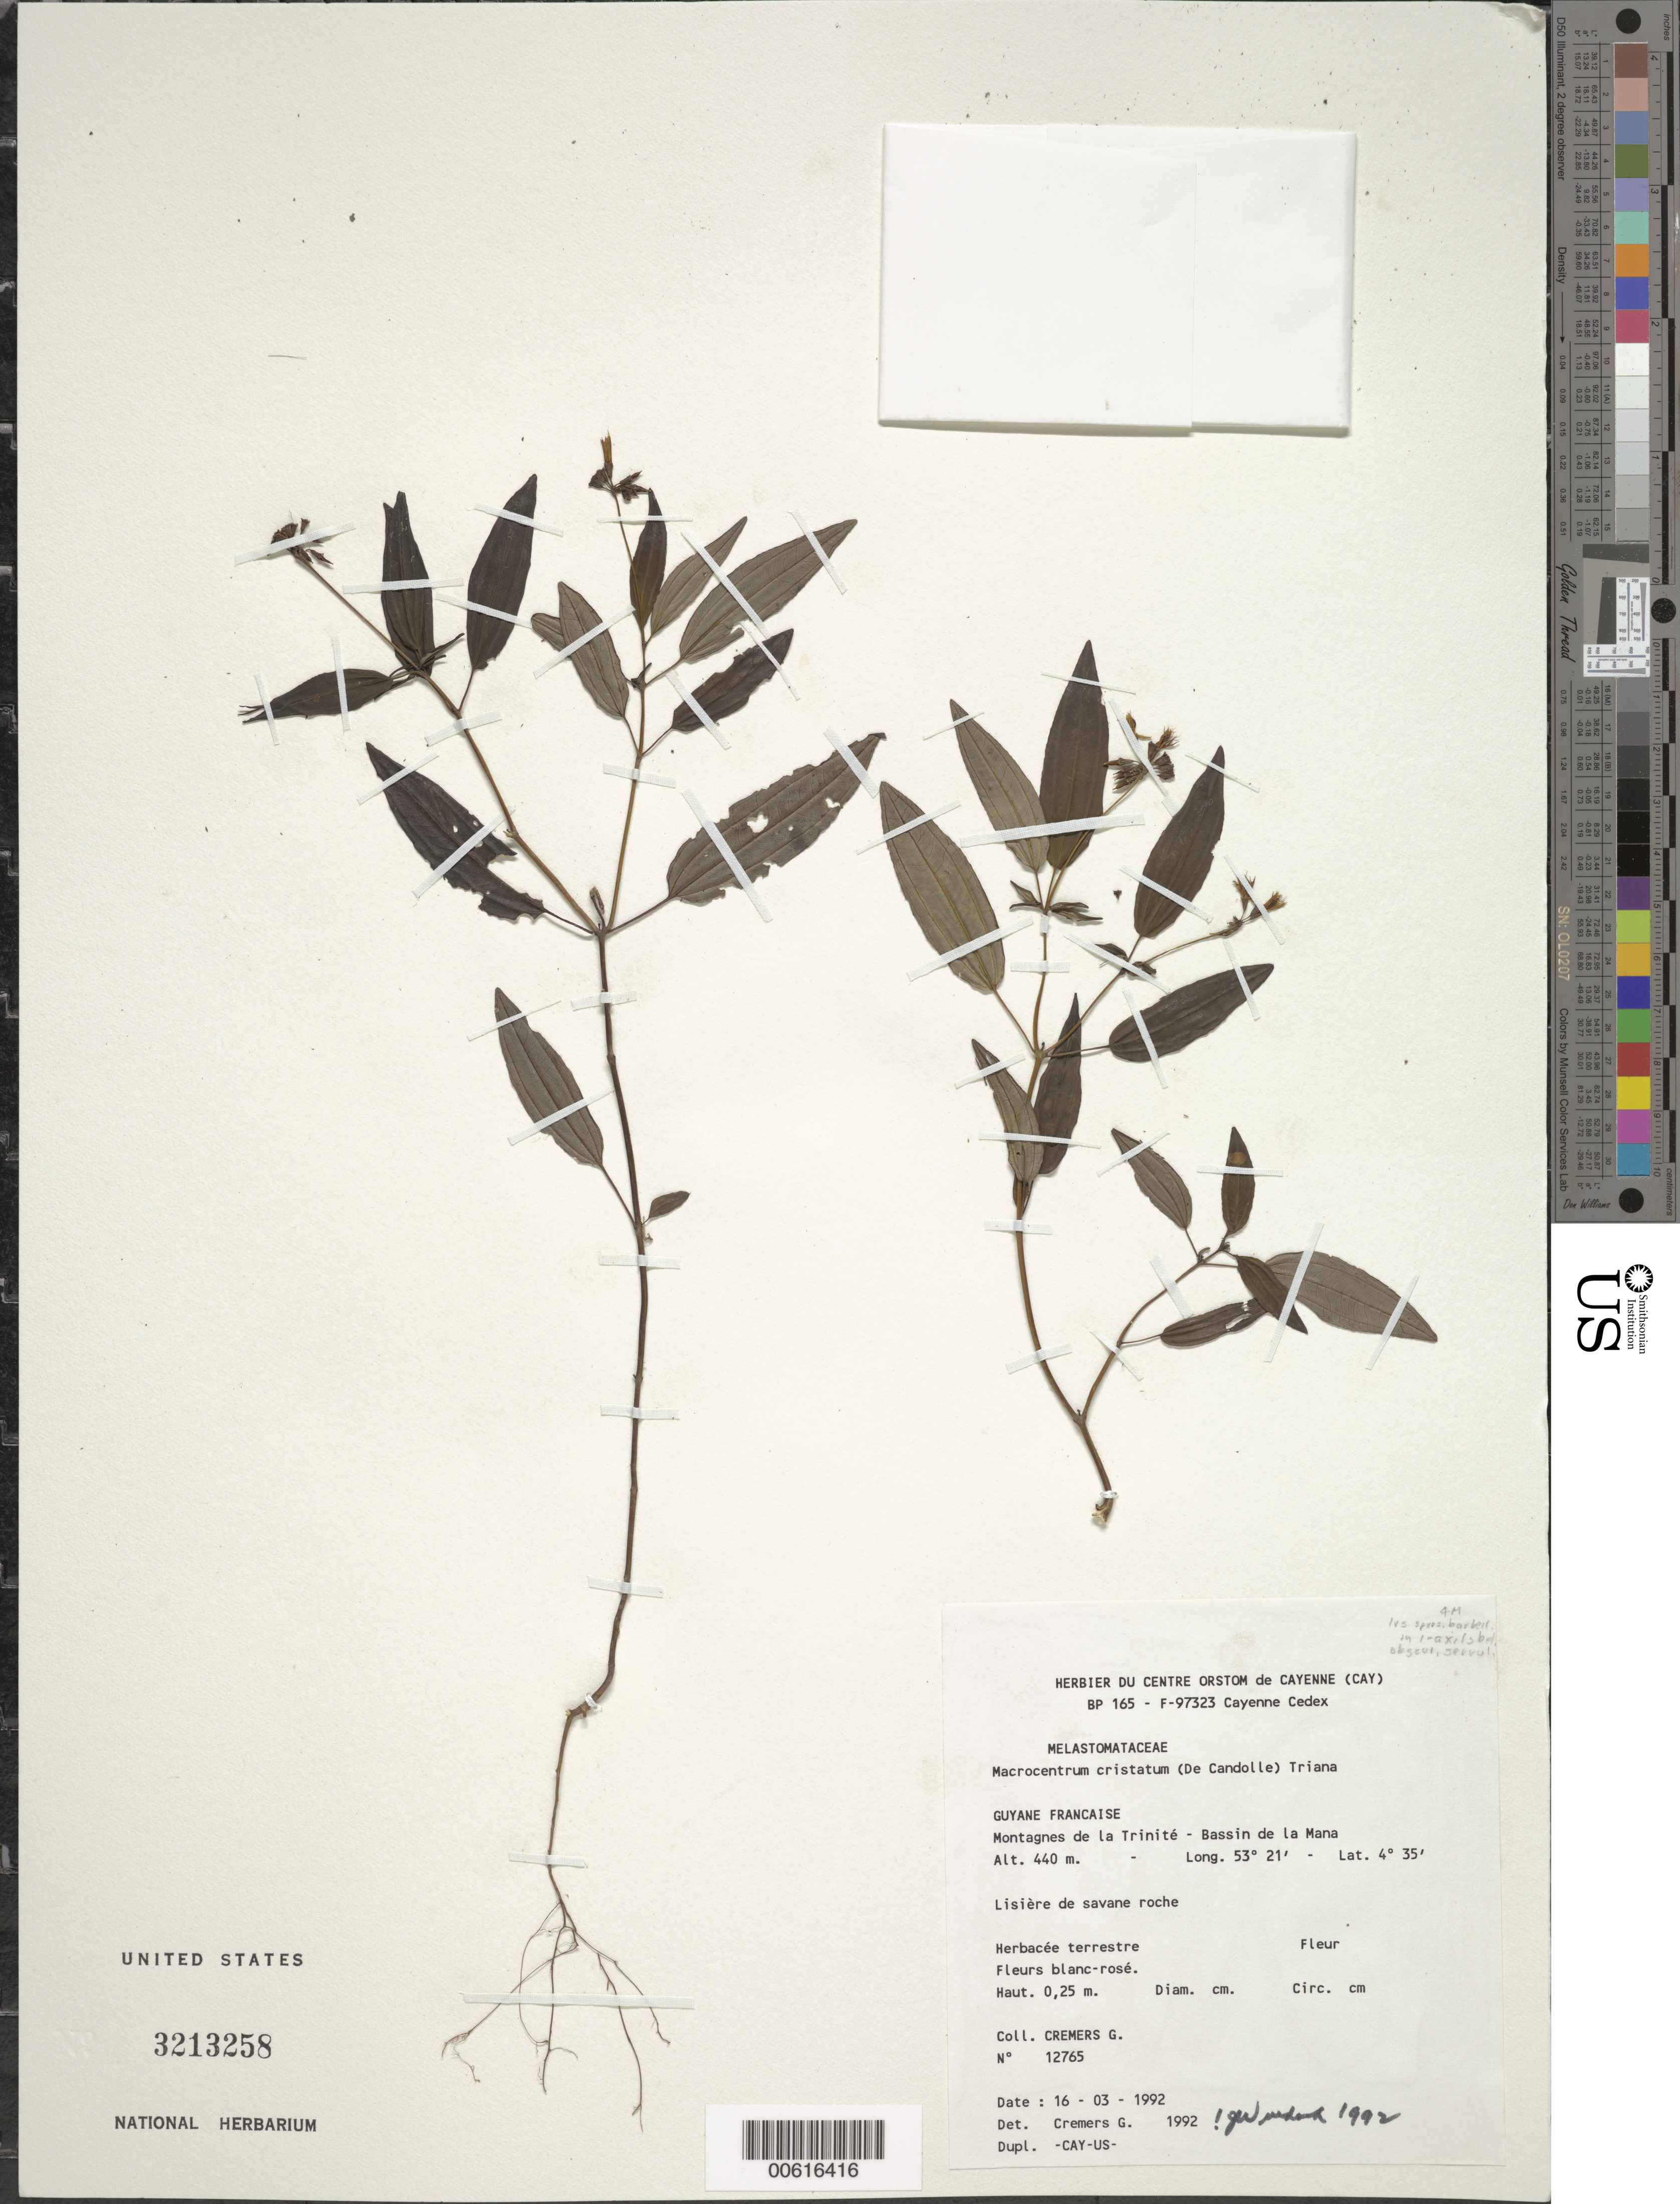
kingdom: Plantae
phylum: Tracheophyta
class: Magnoliopsida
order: Myrtales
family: Melastomataceae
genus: Macrocentrum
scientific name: Macrocentrum cristatum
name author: (DC.) Triana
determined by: Wurdack, John J., (US), US (UNITED STATES)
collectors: G. Cremers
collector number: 12765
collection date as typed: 16-Mar-92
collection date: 1992-03-16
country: French Guiana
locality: Montagnes de la Trinité, Bassin de la Mana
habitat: Lisiere de savane roche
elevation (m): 440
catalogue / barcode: US 3213258